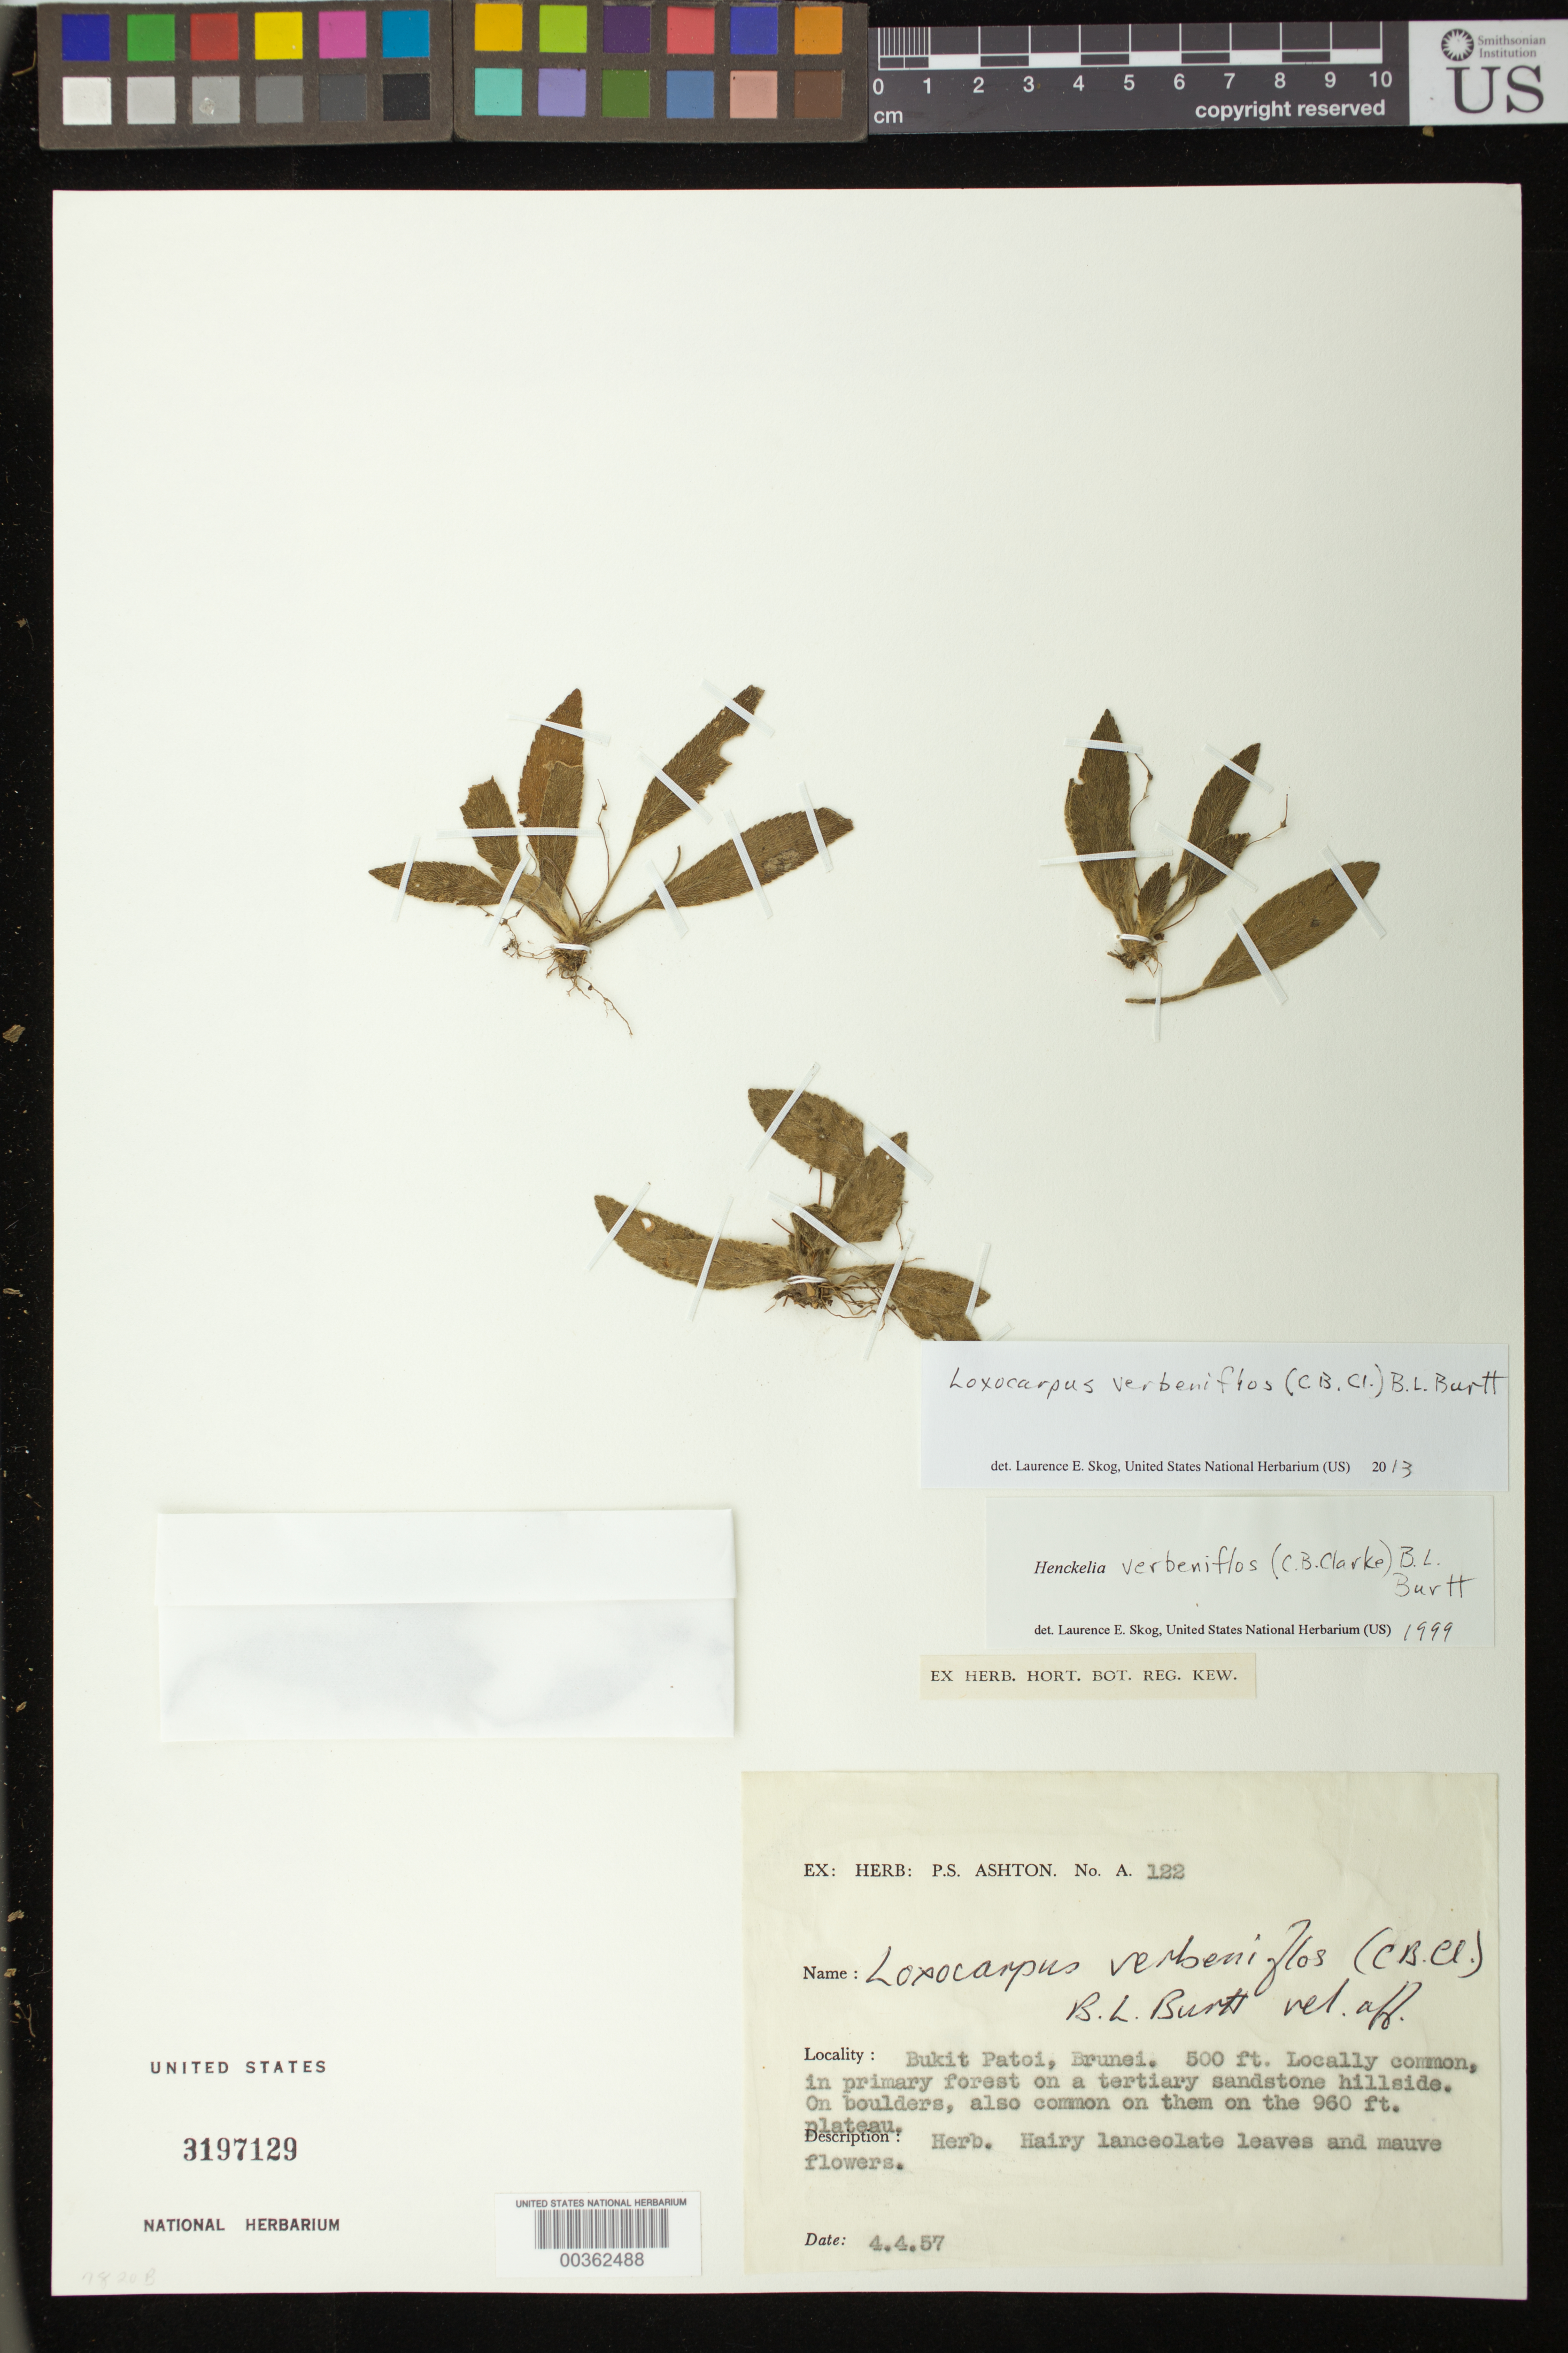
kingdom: Plantae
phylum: Tracheophyta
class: Magnoliopsida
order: Lamiales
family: Gesneriaceae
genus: Loxocarpus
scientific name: Loxocarpus verbeniflos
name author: (C.B. Clarke) B.L. Burtt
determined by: Skog, Laurence E.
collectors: P. S. Ashton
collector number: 122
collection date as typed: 04 Apr 1957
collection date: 1957-04-04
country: Brunei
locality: Bukit patoi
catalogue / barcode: US 3197129